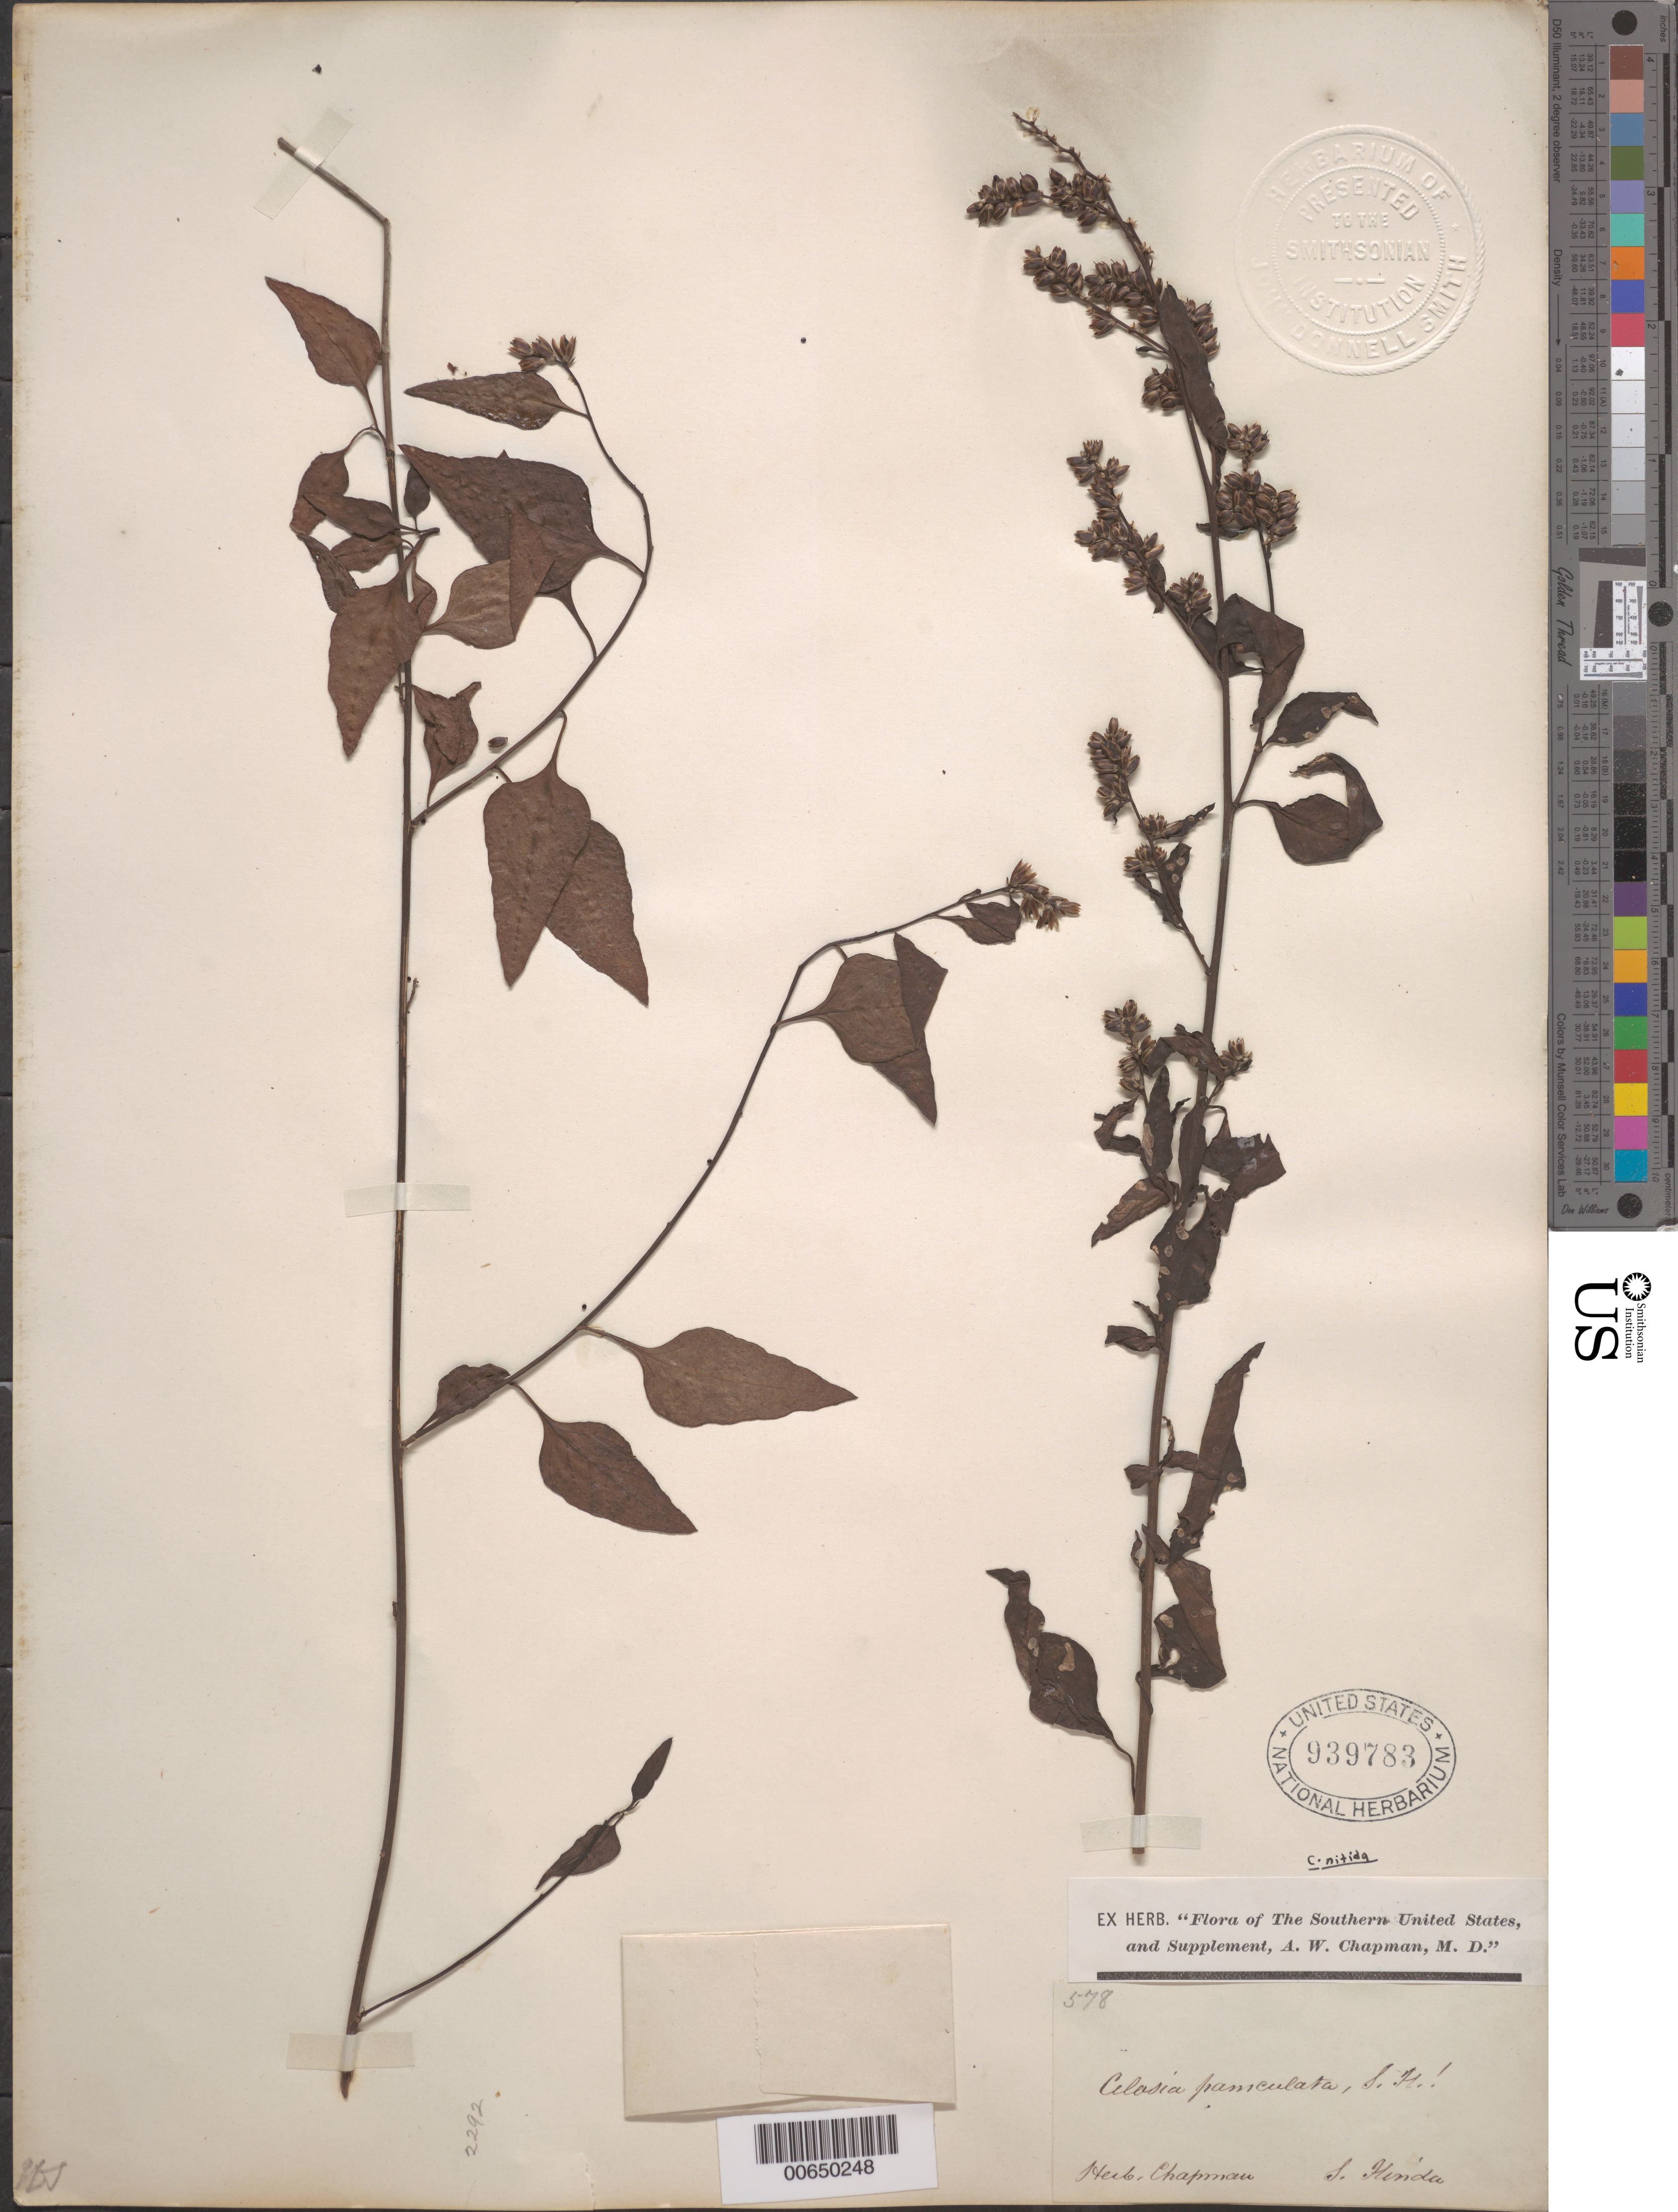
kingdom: Plantae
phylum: Tracheophyta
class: Magnoliopsida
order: Caryophyllales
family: Amaranthaceae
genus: Celosia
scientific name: Celosia nitida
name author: Vahl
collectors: A. W. Chapman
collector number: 578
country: United States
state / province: Florida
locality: S. Florida.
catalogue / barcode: US 939783